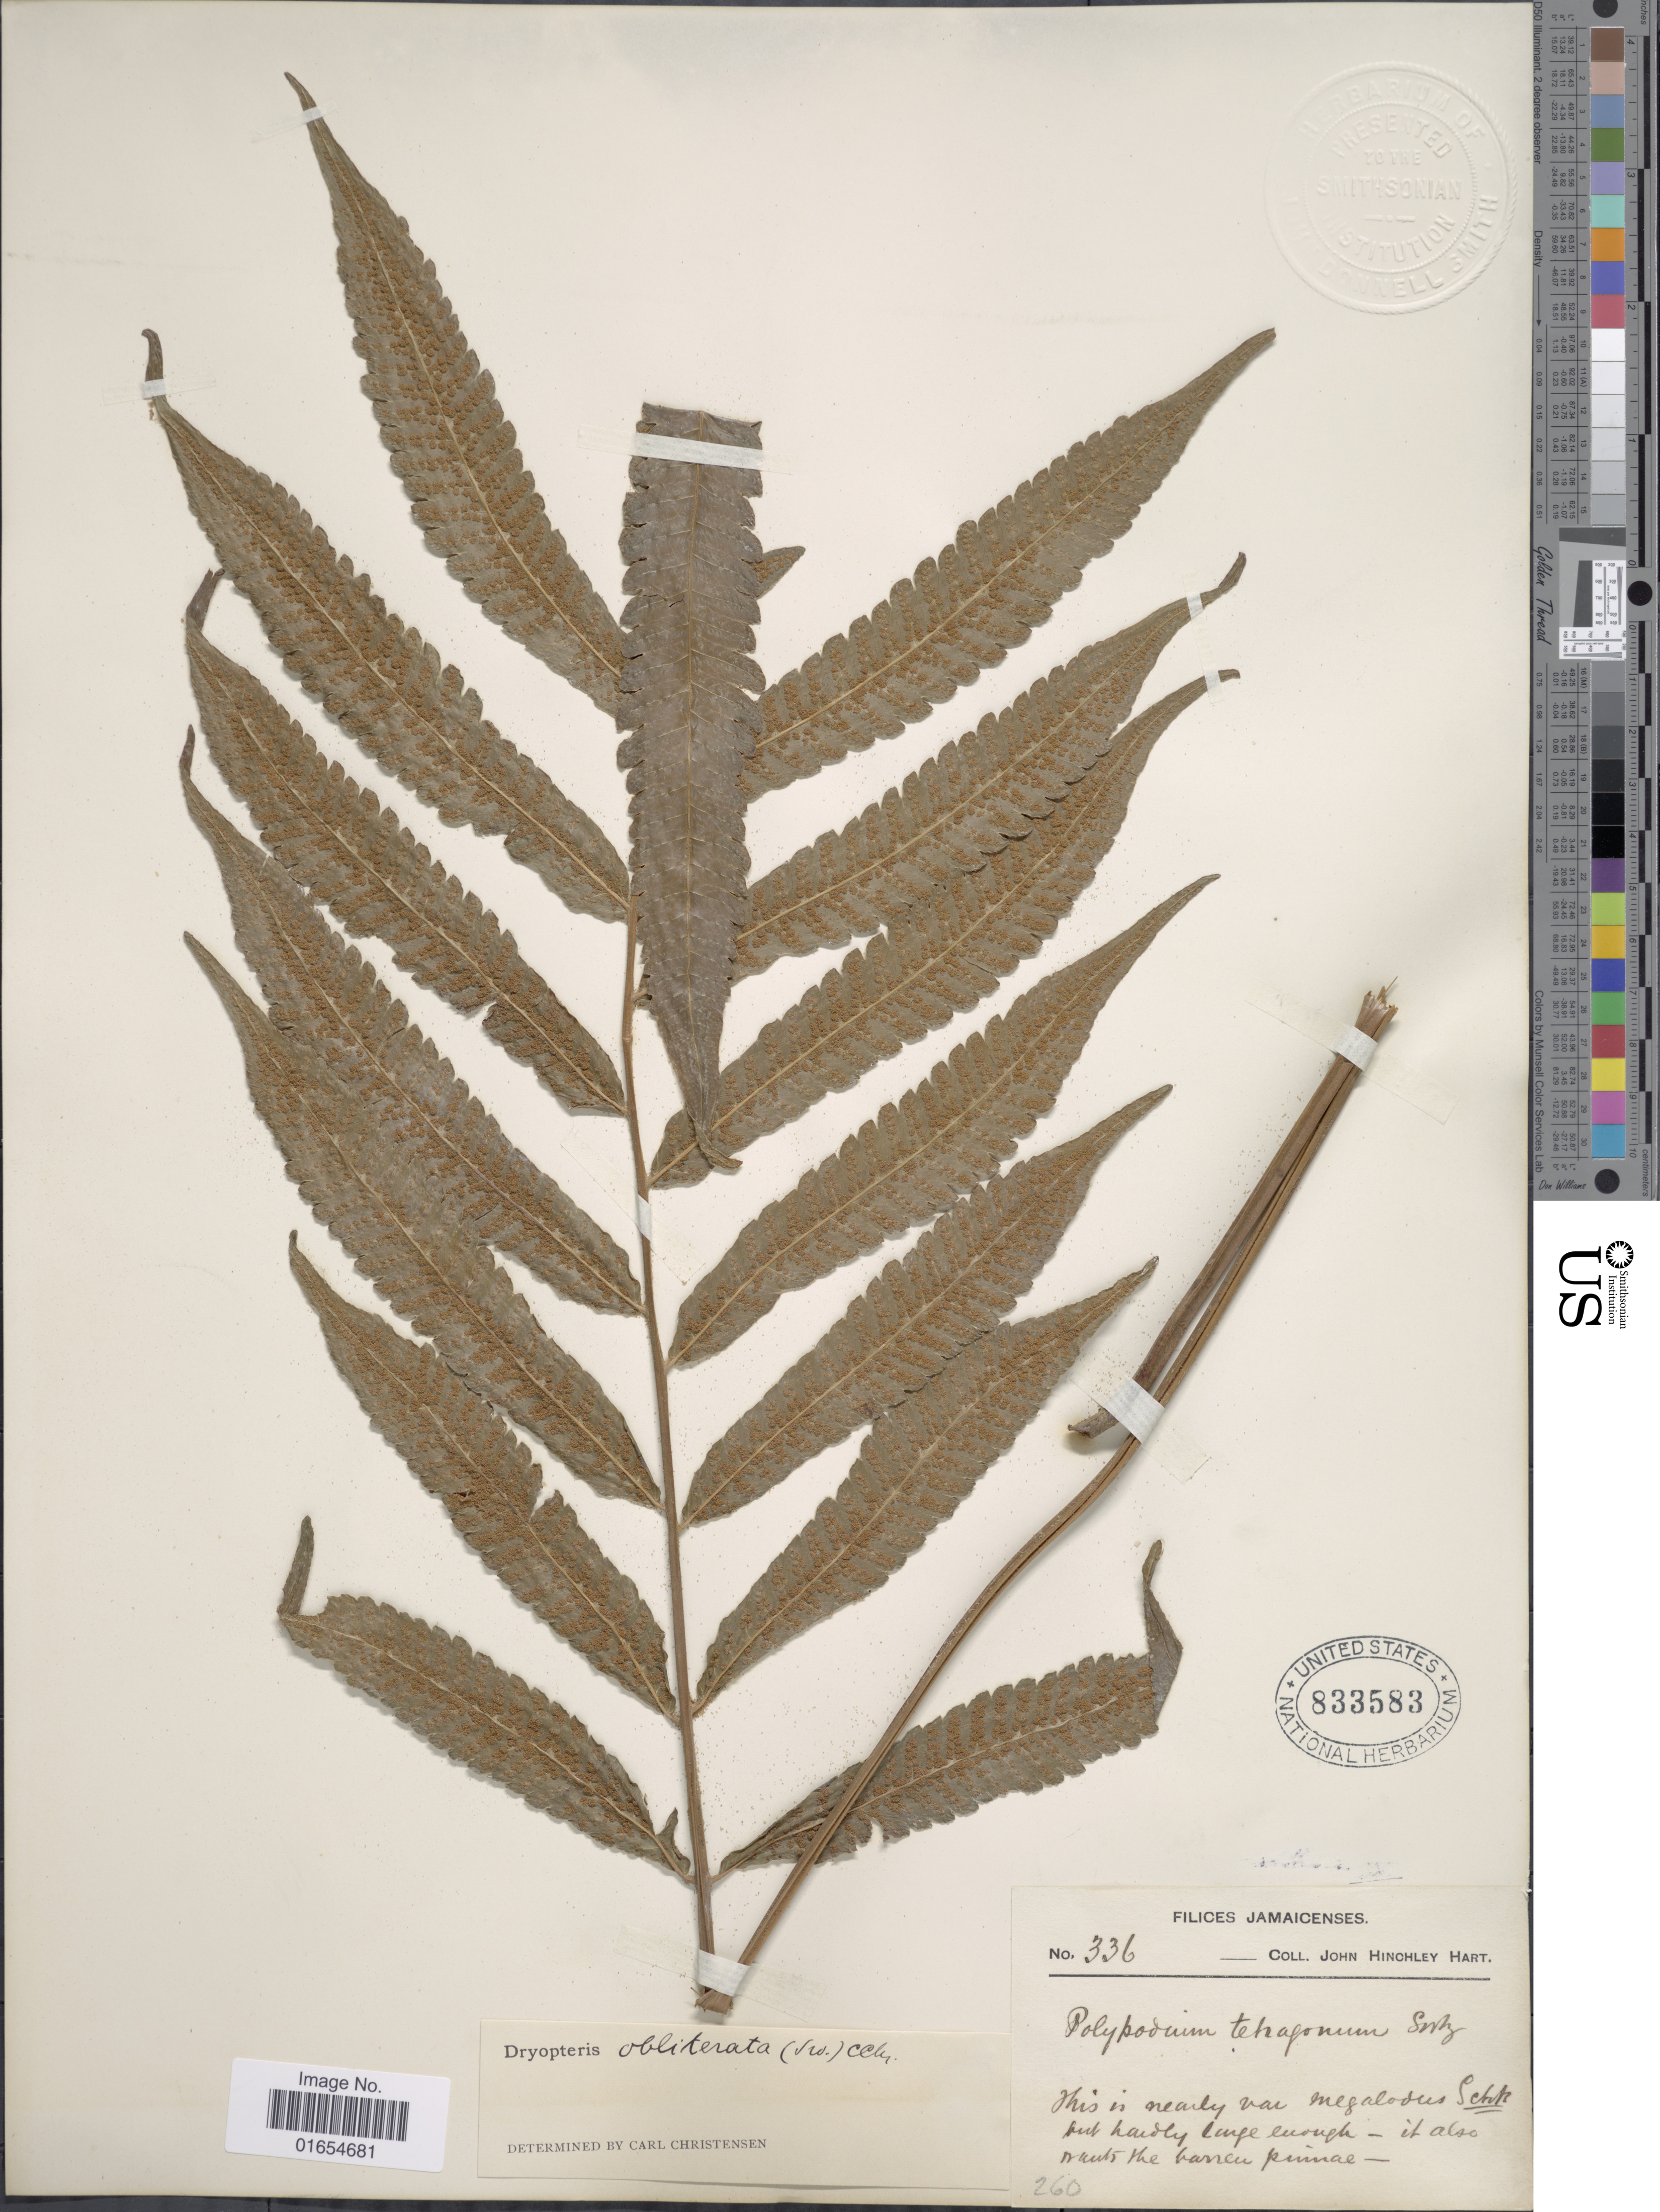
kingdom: Plantae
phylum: Tracheophyta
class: Polypodiopsida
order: Polypodiales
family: Thelypteridaceae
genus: Goniopteris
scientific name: Goniopteris obliterata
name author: (Sw.) C. Presl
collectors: J. H. Hart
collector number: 336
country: Jamaica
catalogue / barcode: US 833583